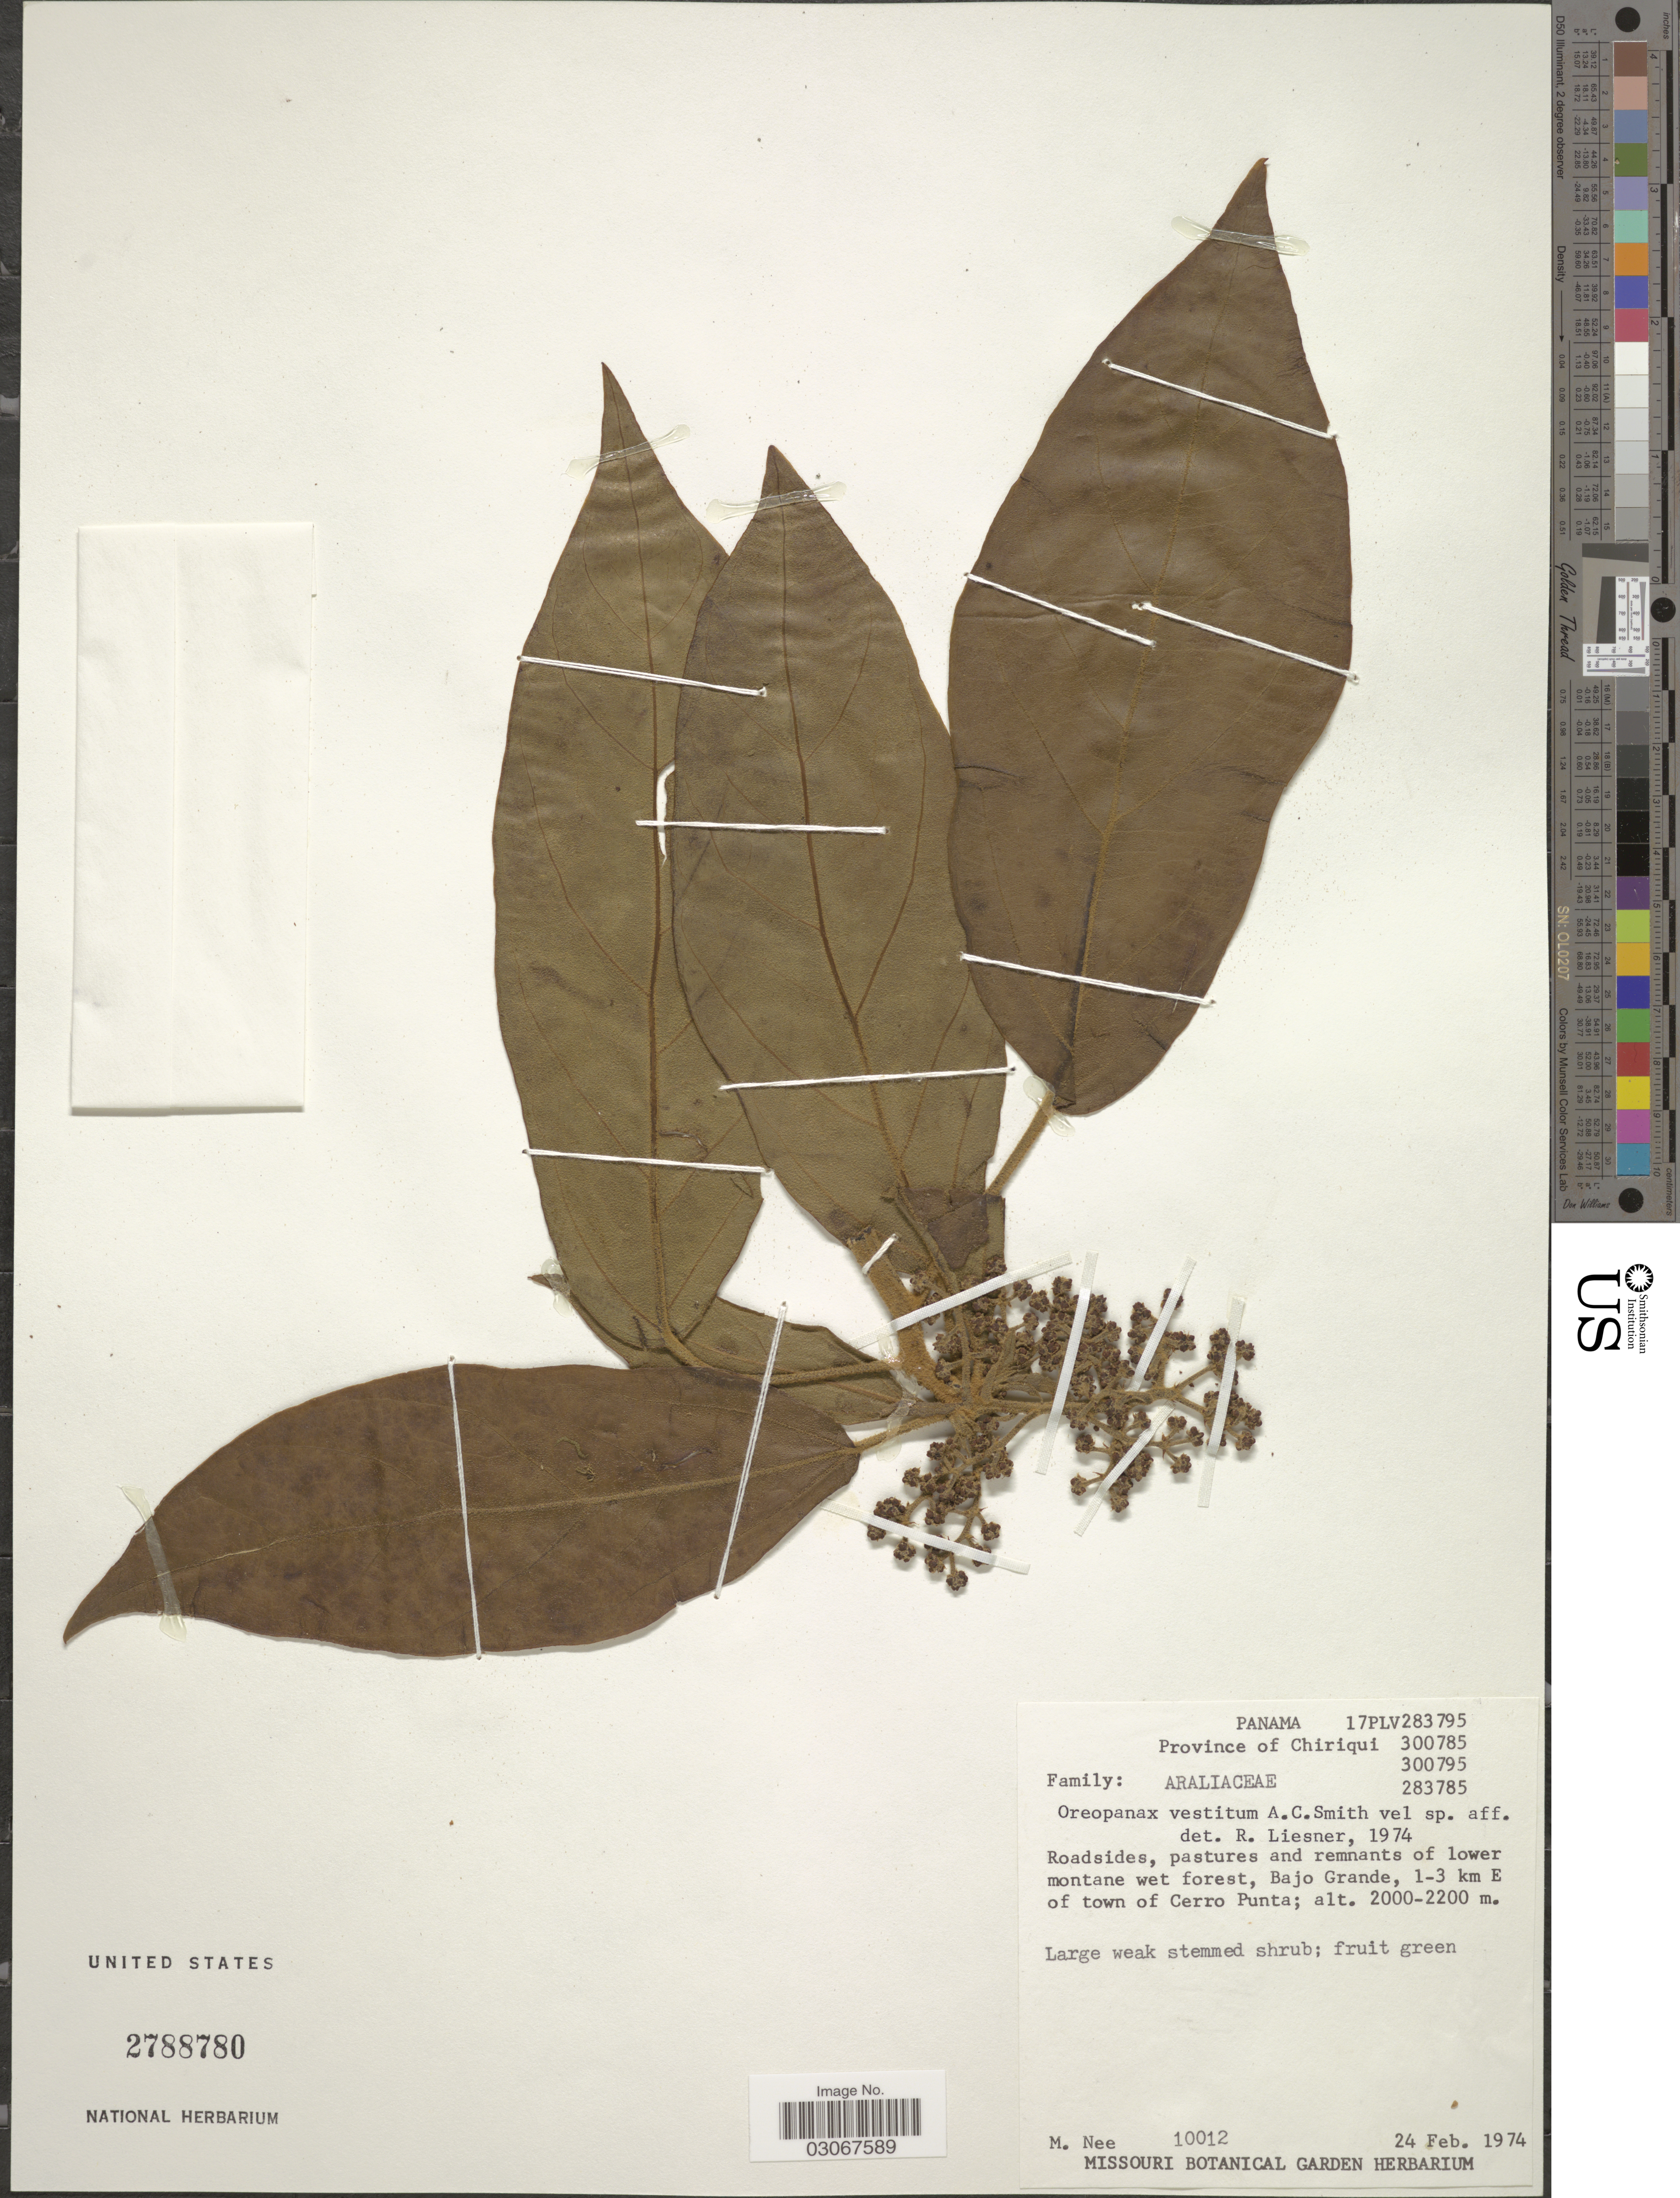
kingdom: Plantae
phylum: Tracheophyta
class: Magnoliopsida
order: Apiales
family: Araliaceae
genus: Oreopanax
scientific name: Oreopanax vestitus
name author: A.C. Sm.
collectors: M. Nee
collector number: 10012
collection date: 1974-02-24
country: Panama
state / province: Chiriqui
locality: Bajo Grande, 1-3 km E of town Cerro Punta.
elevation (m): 2000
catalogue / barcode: US 2788780